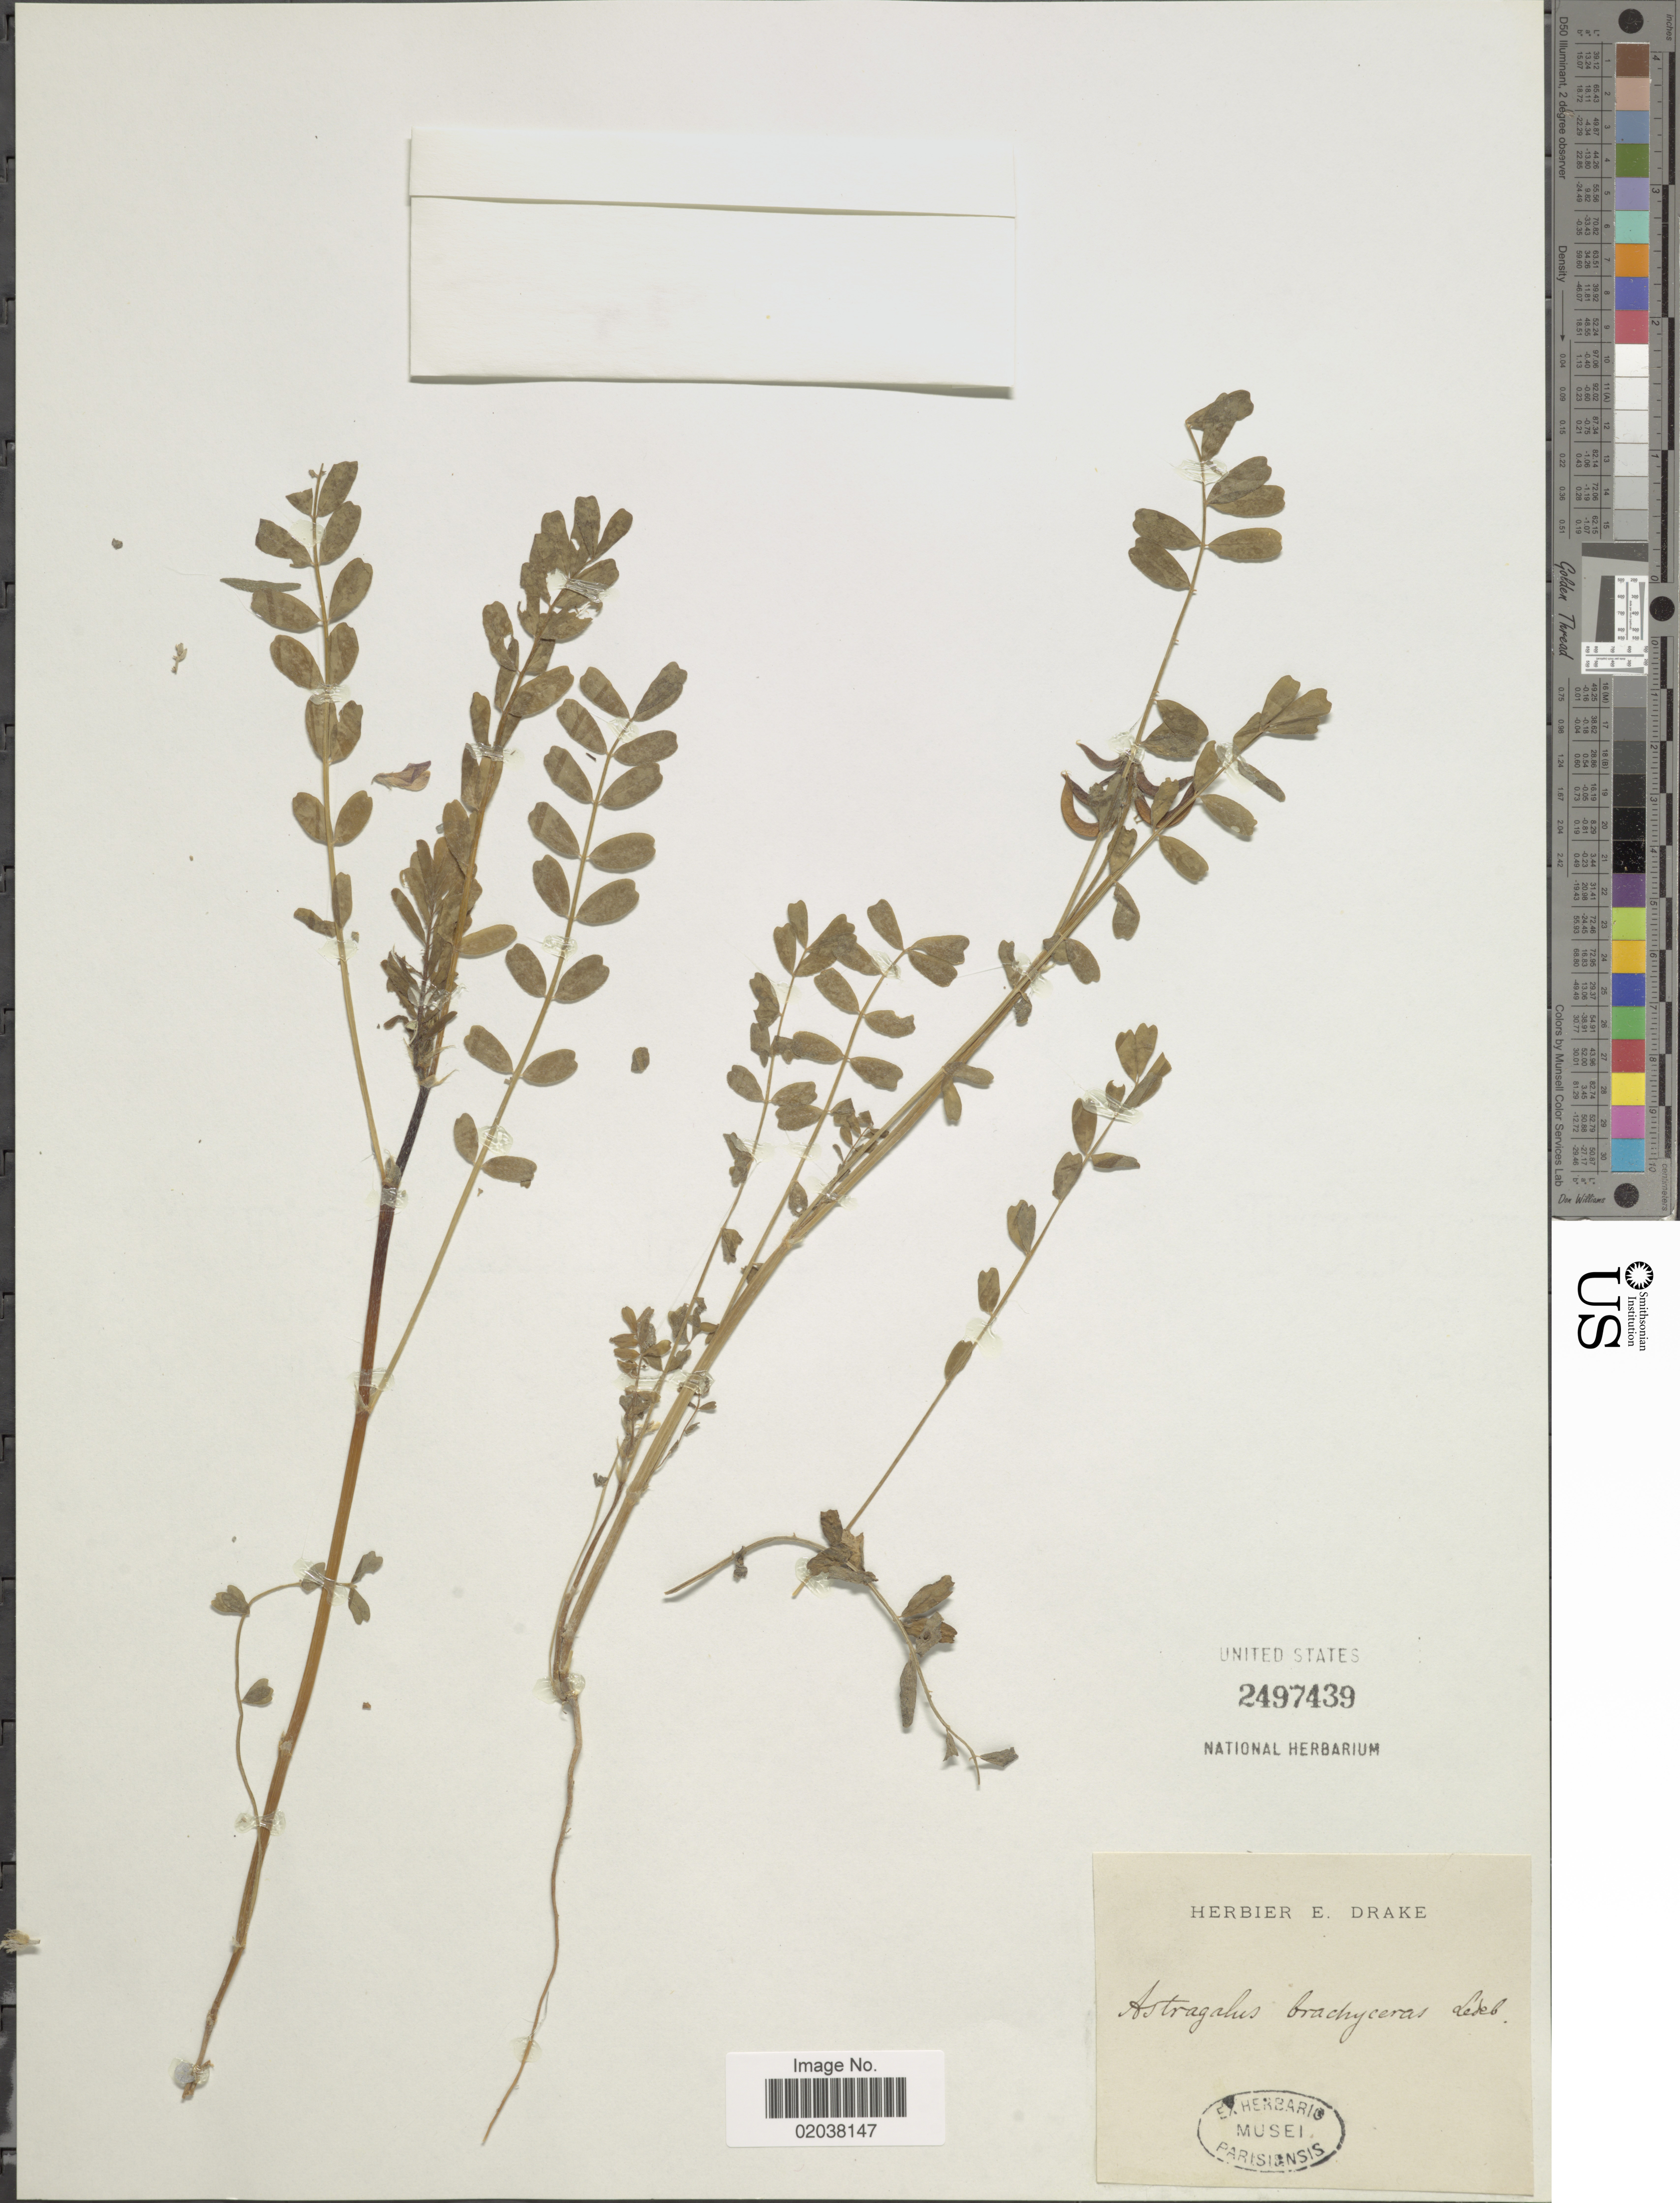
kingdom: Plantae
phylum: Tracheophyta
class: Magnoliopsida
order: Fabales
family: Fabaceae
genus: Astragalus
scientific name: Astragalus hamosus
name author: L.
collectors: ex herb. Musei Parisiensis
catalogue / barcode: US 2497439